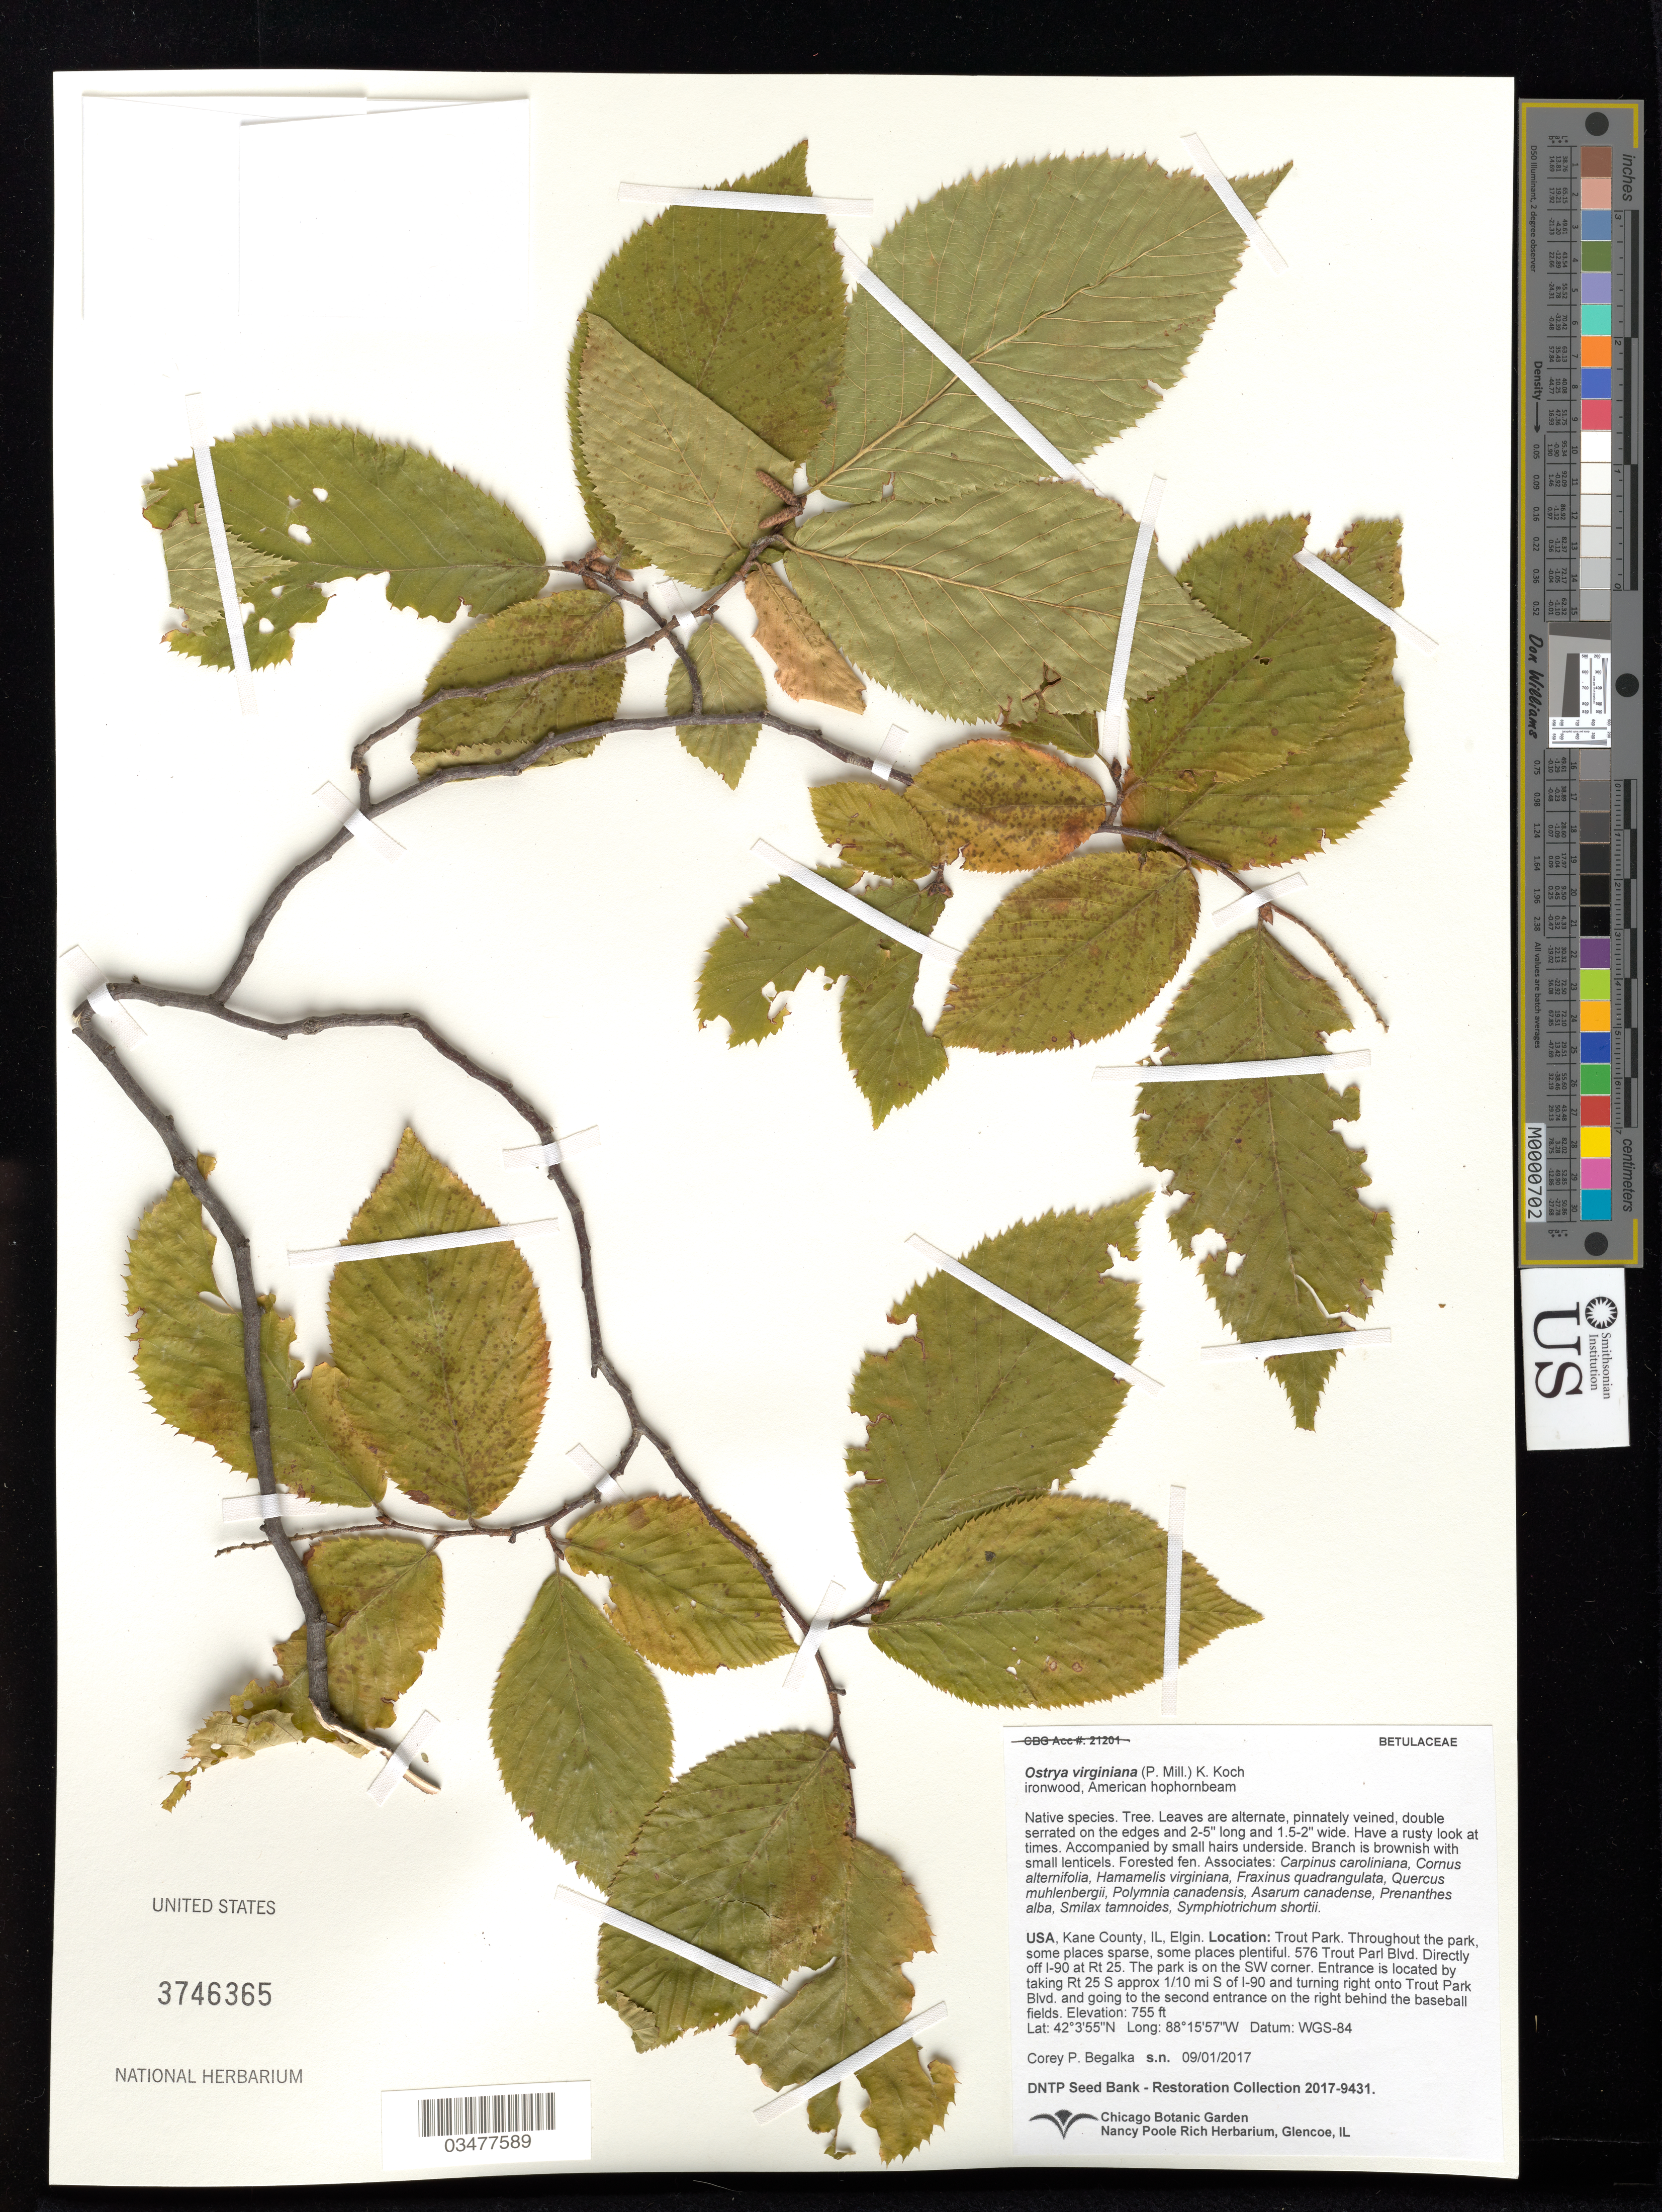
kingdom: Plantae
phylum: Tracheophyta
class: Magnoliopsida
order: Fagales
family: Betulaceae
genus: Ostrya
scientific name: Ostrya virginiana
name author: (Mill.) K. Koch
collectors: C. Begalka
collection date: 2017-09-01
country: United States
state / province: Illinois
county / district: Kane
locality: Trout park, Trout Park Blvd.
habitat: With Cornus alternifolia, Asarum canadense, Smilax tamnoides, etc.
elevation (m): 230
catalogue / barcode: US 3746365